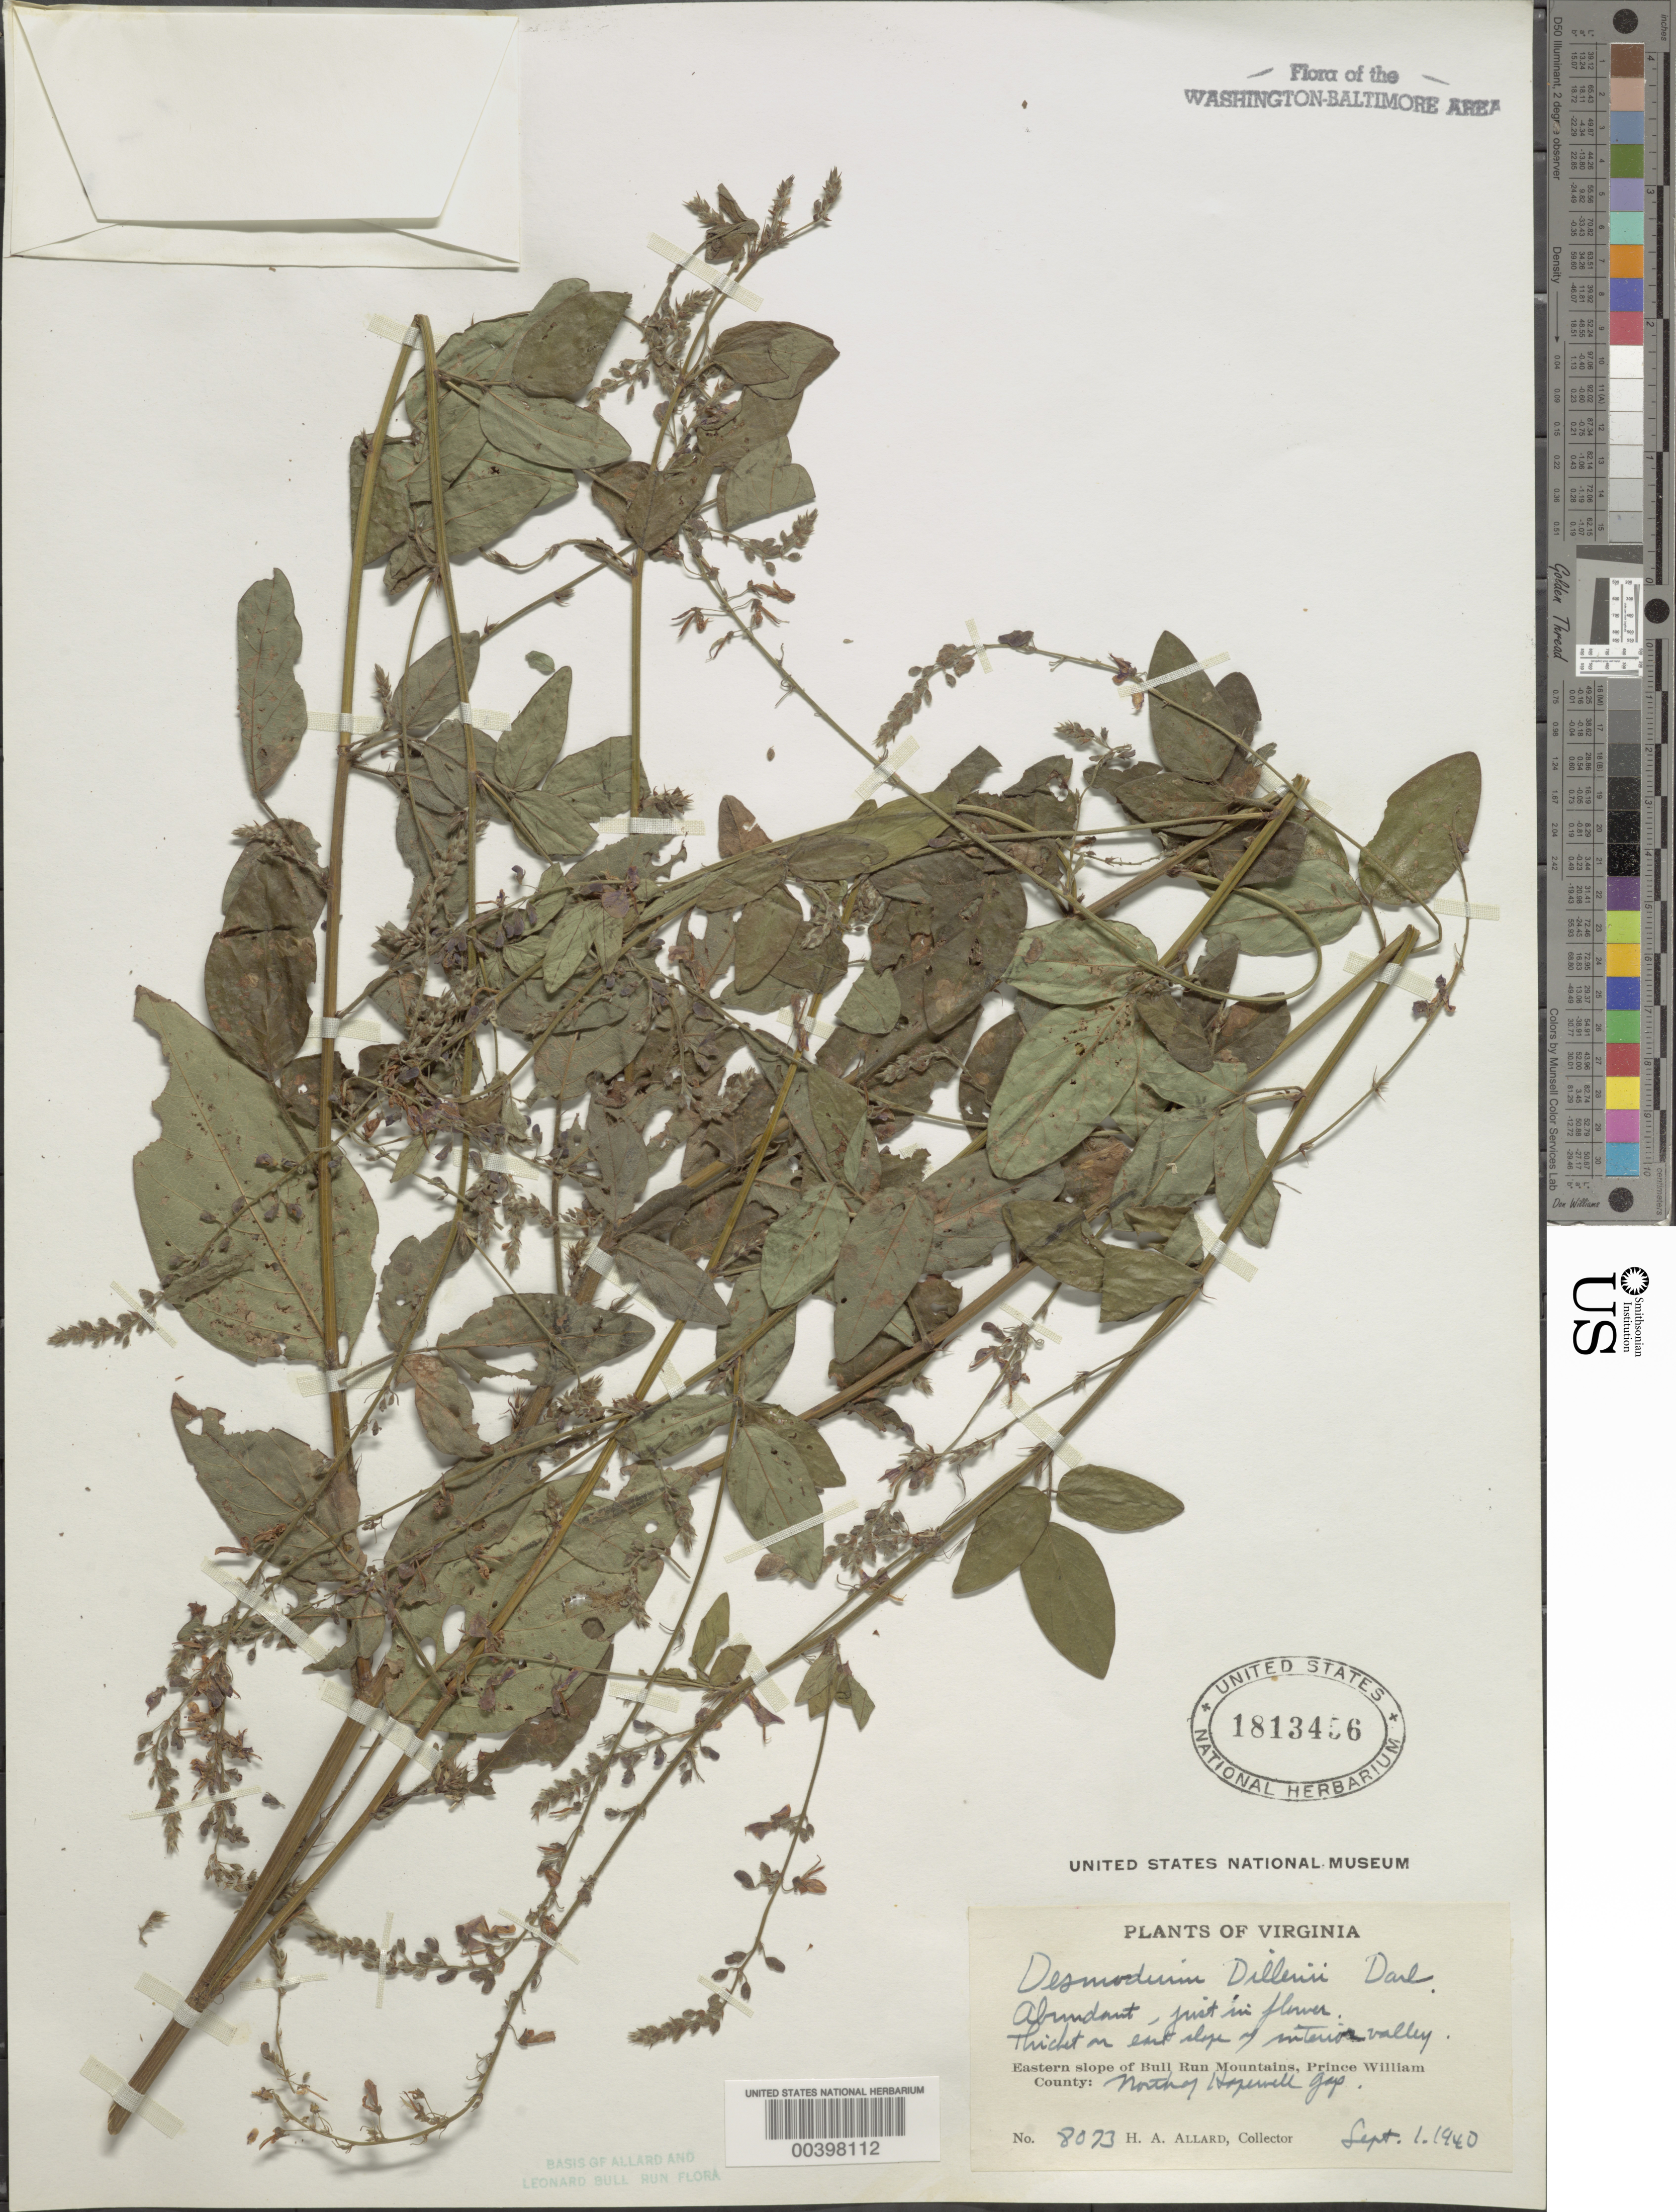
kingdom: Plantae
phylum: Tracheophyta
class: Magnoliopsida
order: Fabales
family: Fabaceae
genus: Desmodium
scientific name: Desmodium glabellum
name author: (Michx.) DC.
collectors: H. A. Allard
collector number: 8073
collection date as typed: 01 Sep 1940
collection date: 1940-09-01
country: United States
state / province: Virginia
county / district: Prince William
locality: North of Hopewell Gap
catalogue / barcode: US 1813456